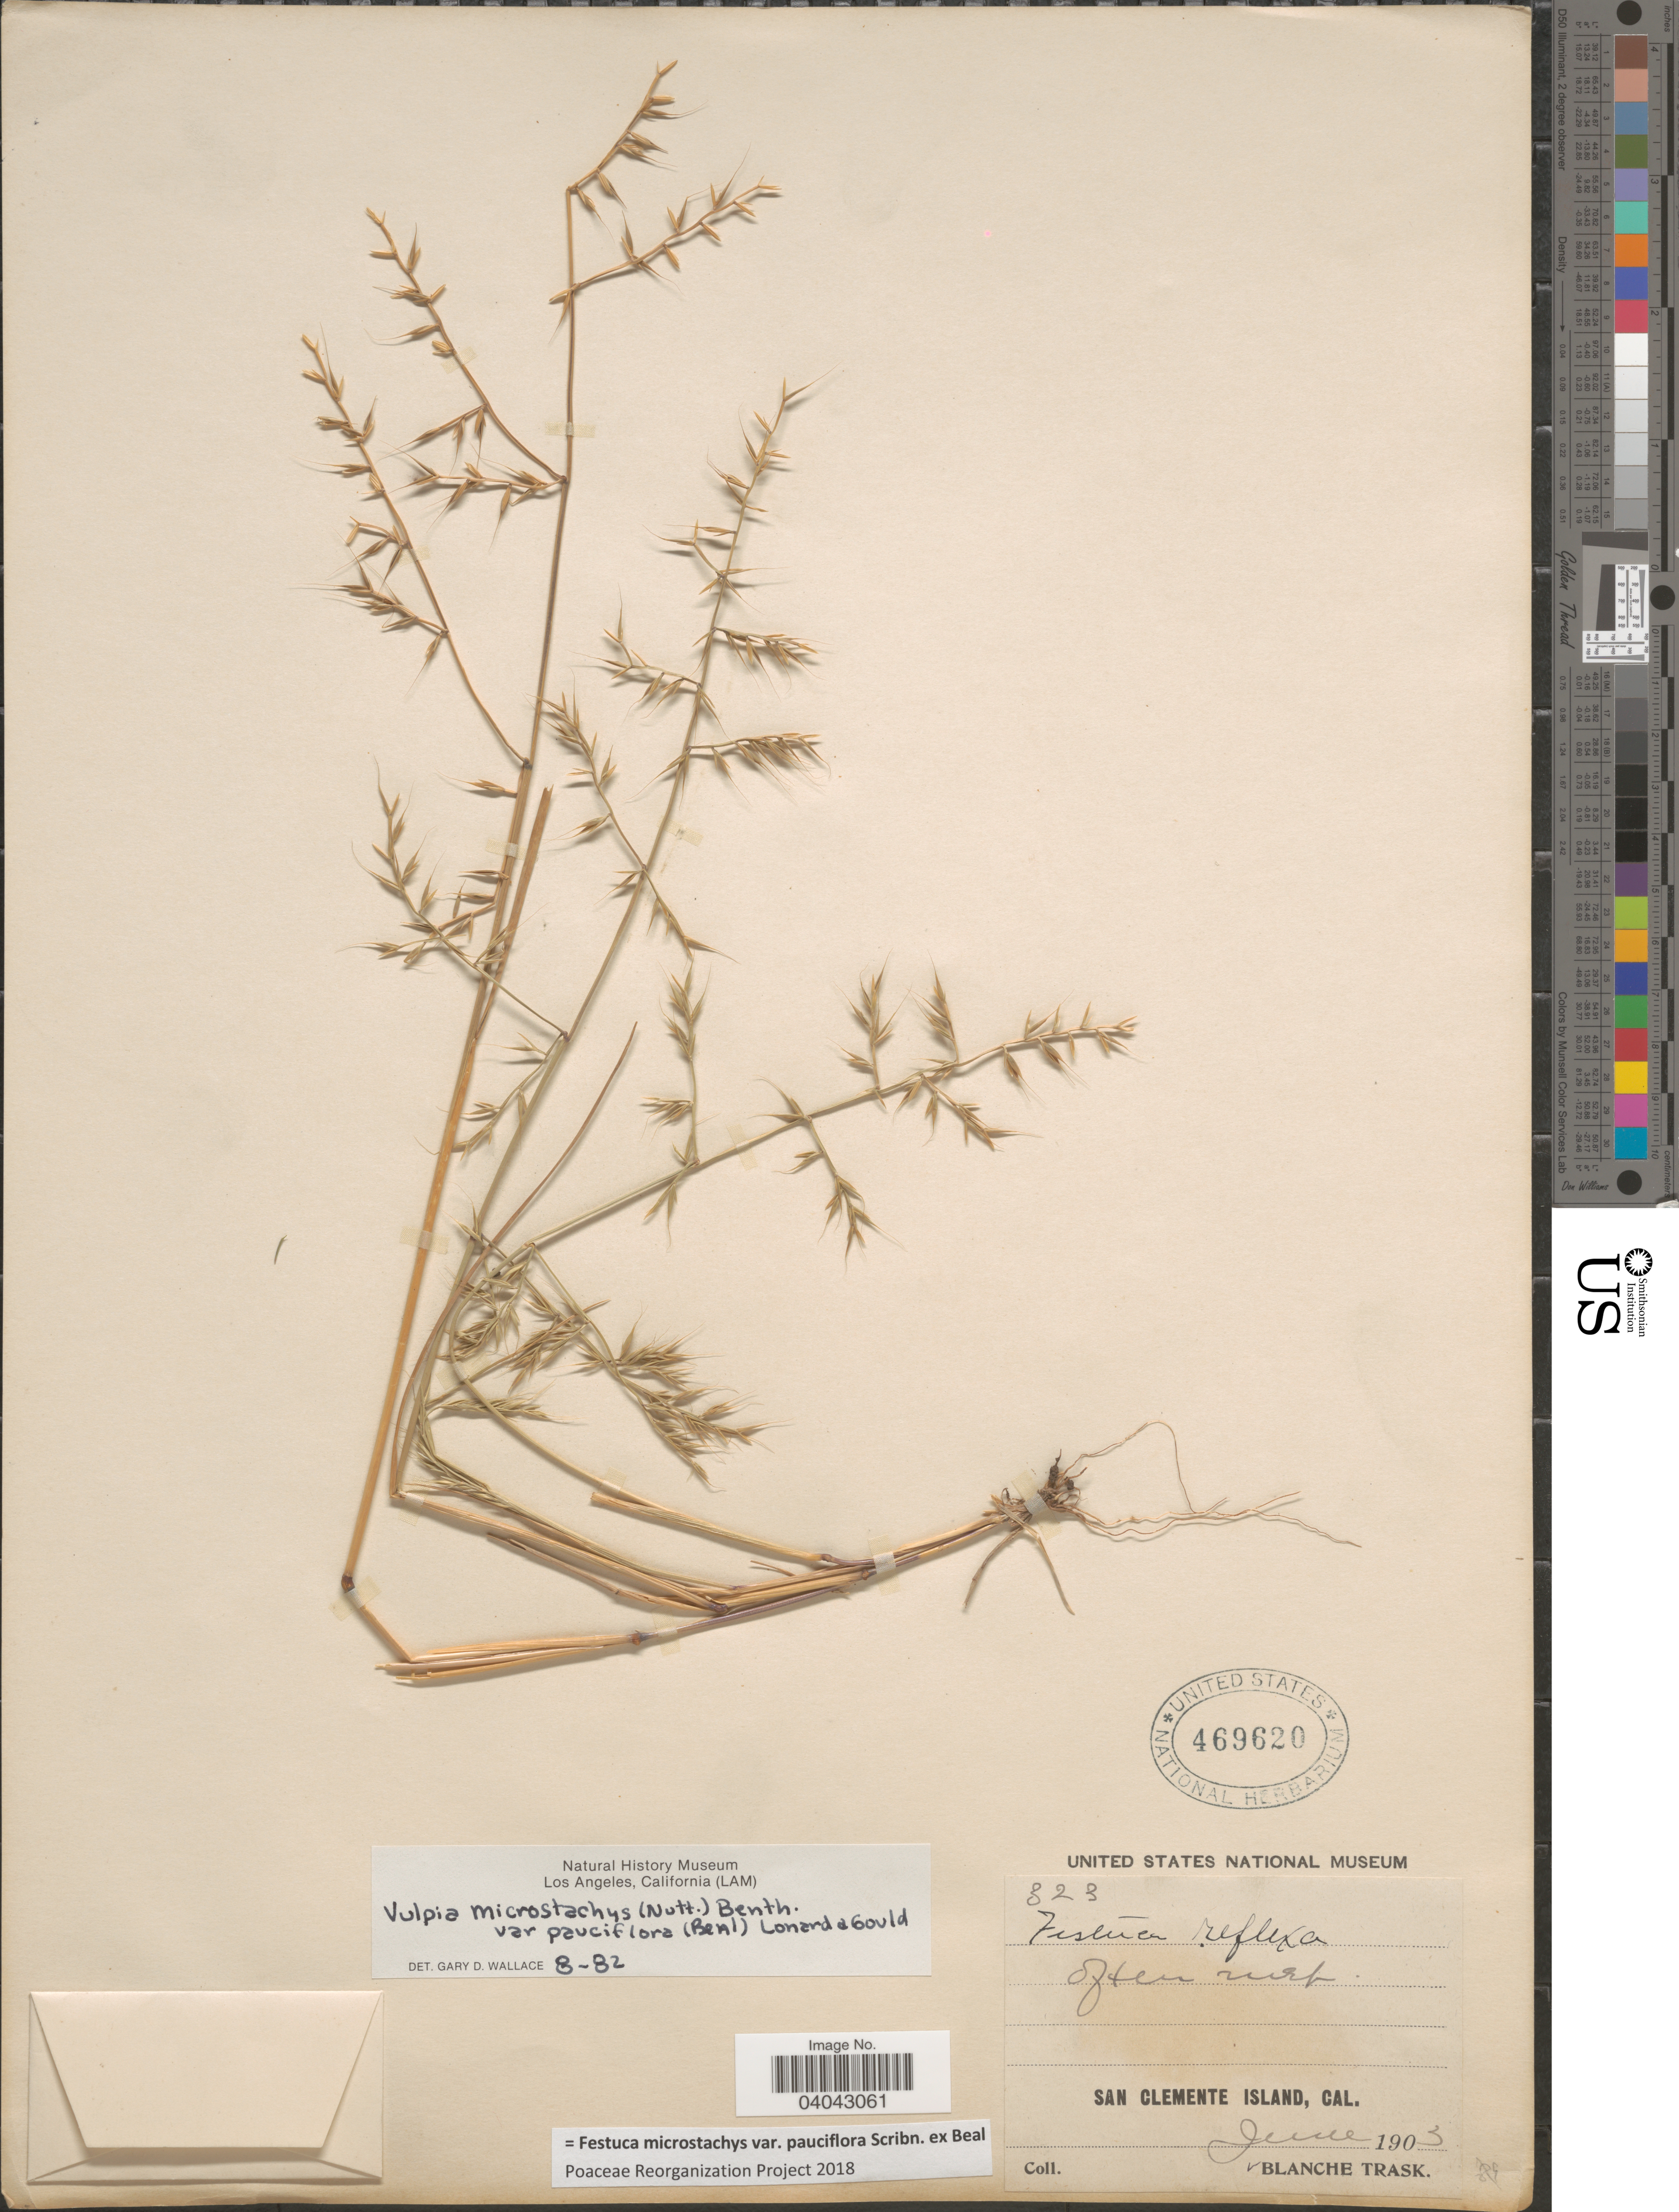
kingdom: Plantae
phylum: Tracheophyta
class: Liliopsida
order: Poales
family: Poaceae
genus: Festuca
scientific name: Festuca microstachys var. pauciflora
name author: Scribn. ex W.J. Beal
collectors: B. Trask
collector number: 323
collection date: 1903-06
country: United States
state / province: California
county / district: Los Angeles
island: San Clemente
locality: San Clemente Island.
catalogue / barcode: US 469620